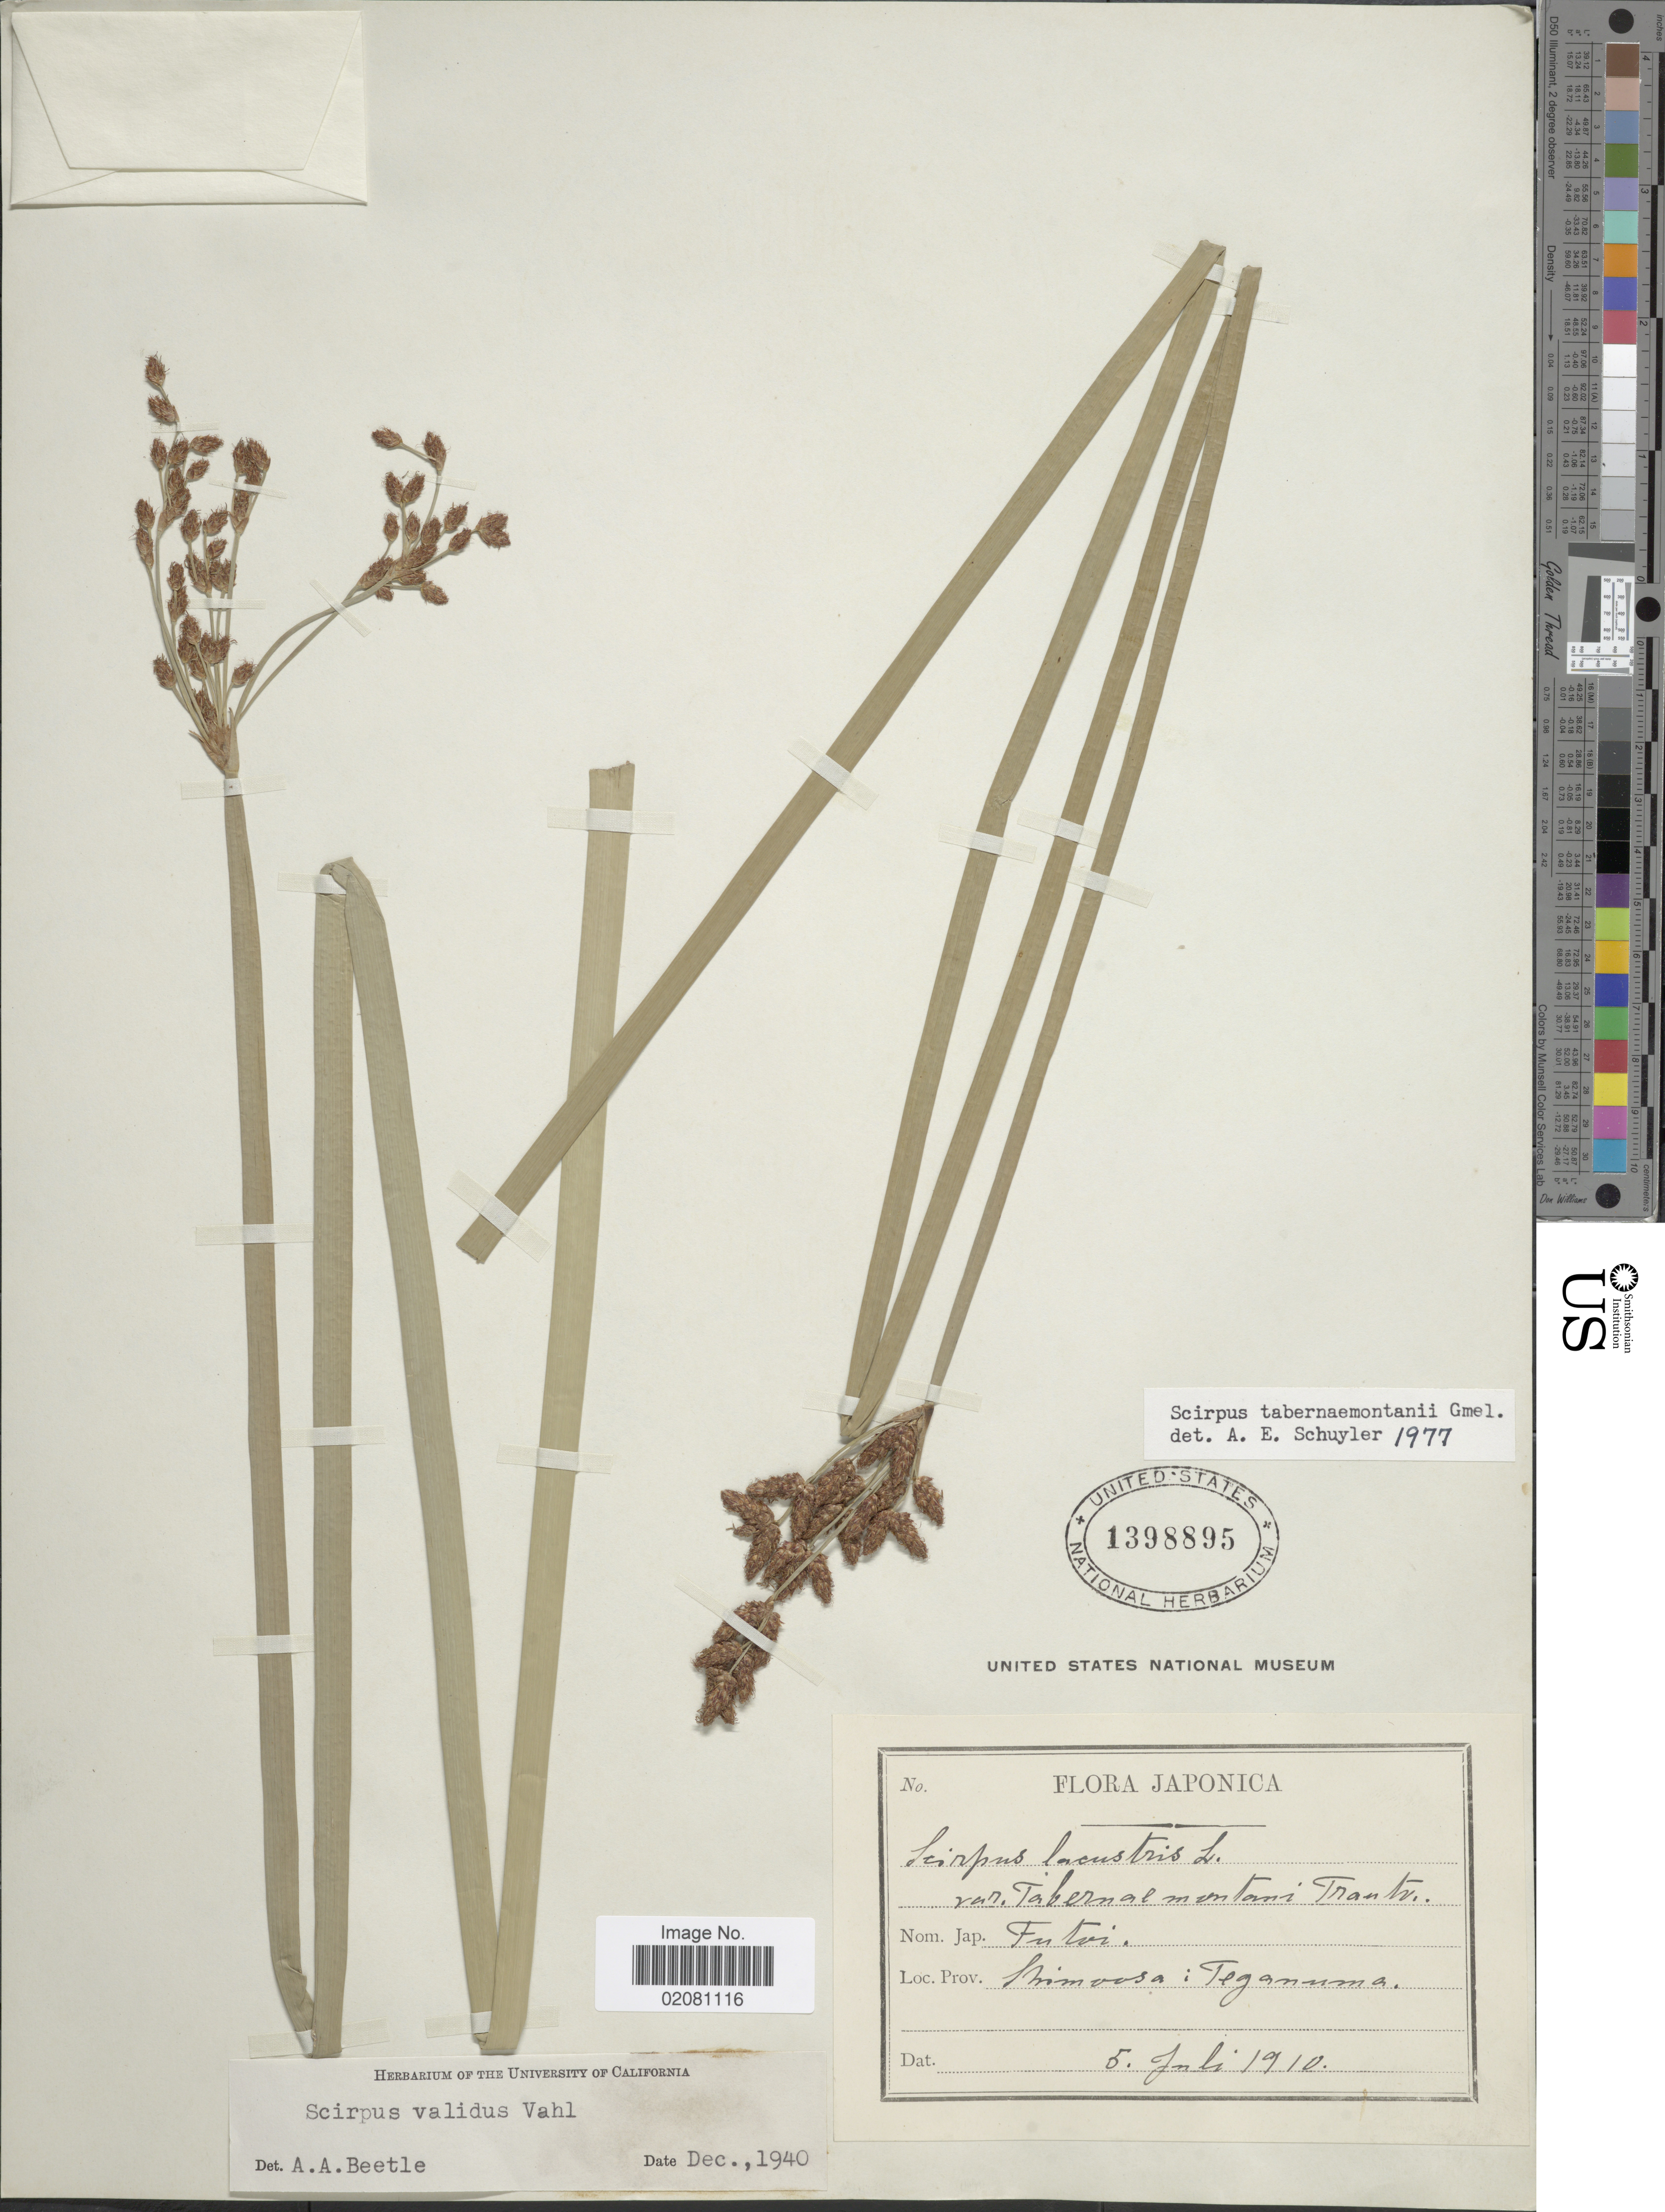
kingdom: Plantae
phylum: Tracheophyta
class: Liliopsida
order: Poales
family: Cyperaceae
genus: Schoenoplectus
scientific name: Schoenoplectus tabernaemontani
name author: (C.C. Gmel.) Palla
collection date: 1910-07-05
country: Japan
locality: Japonica. Shimoosa:Teganuma.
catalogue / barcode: US 1398895